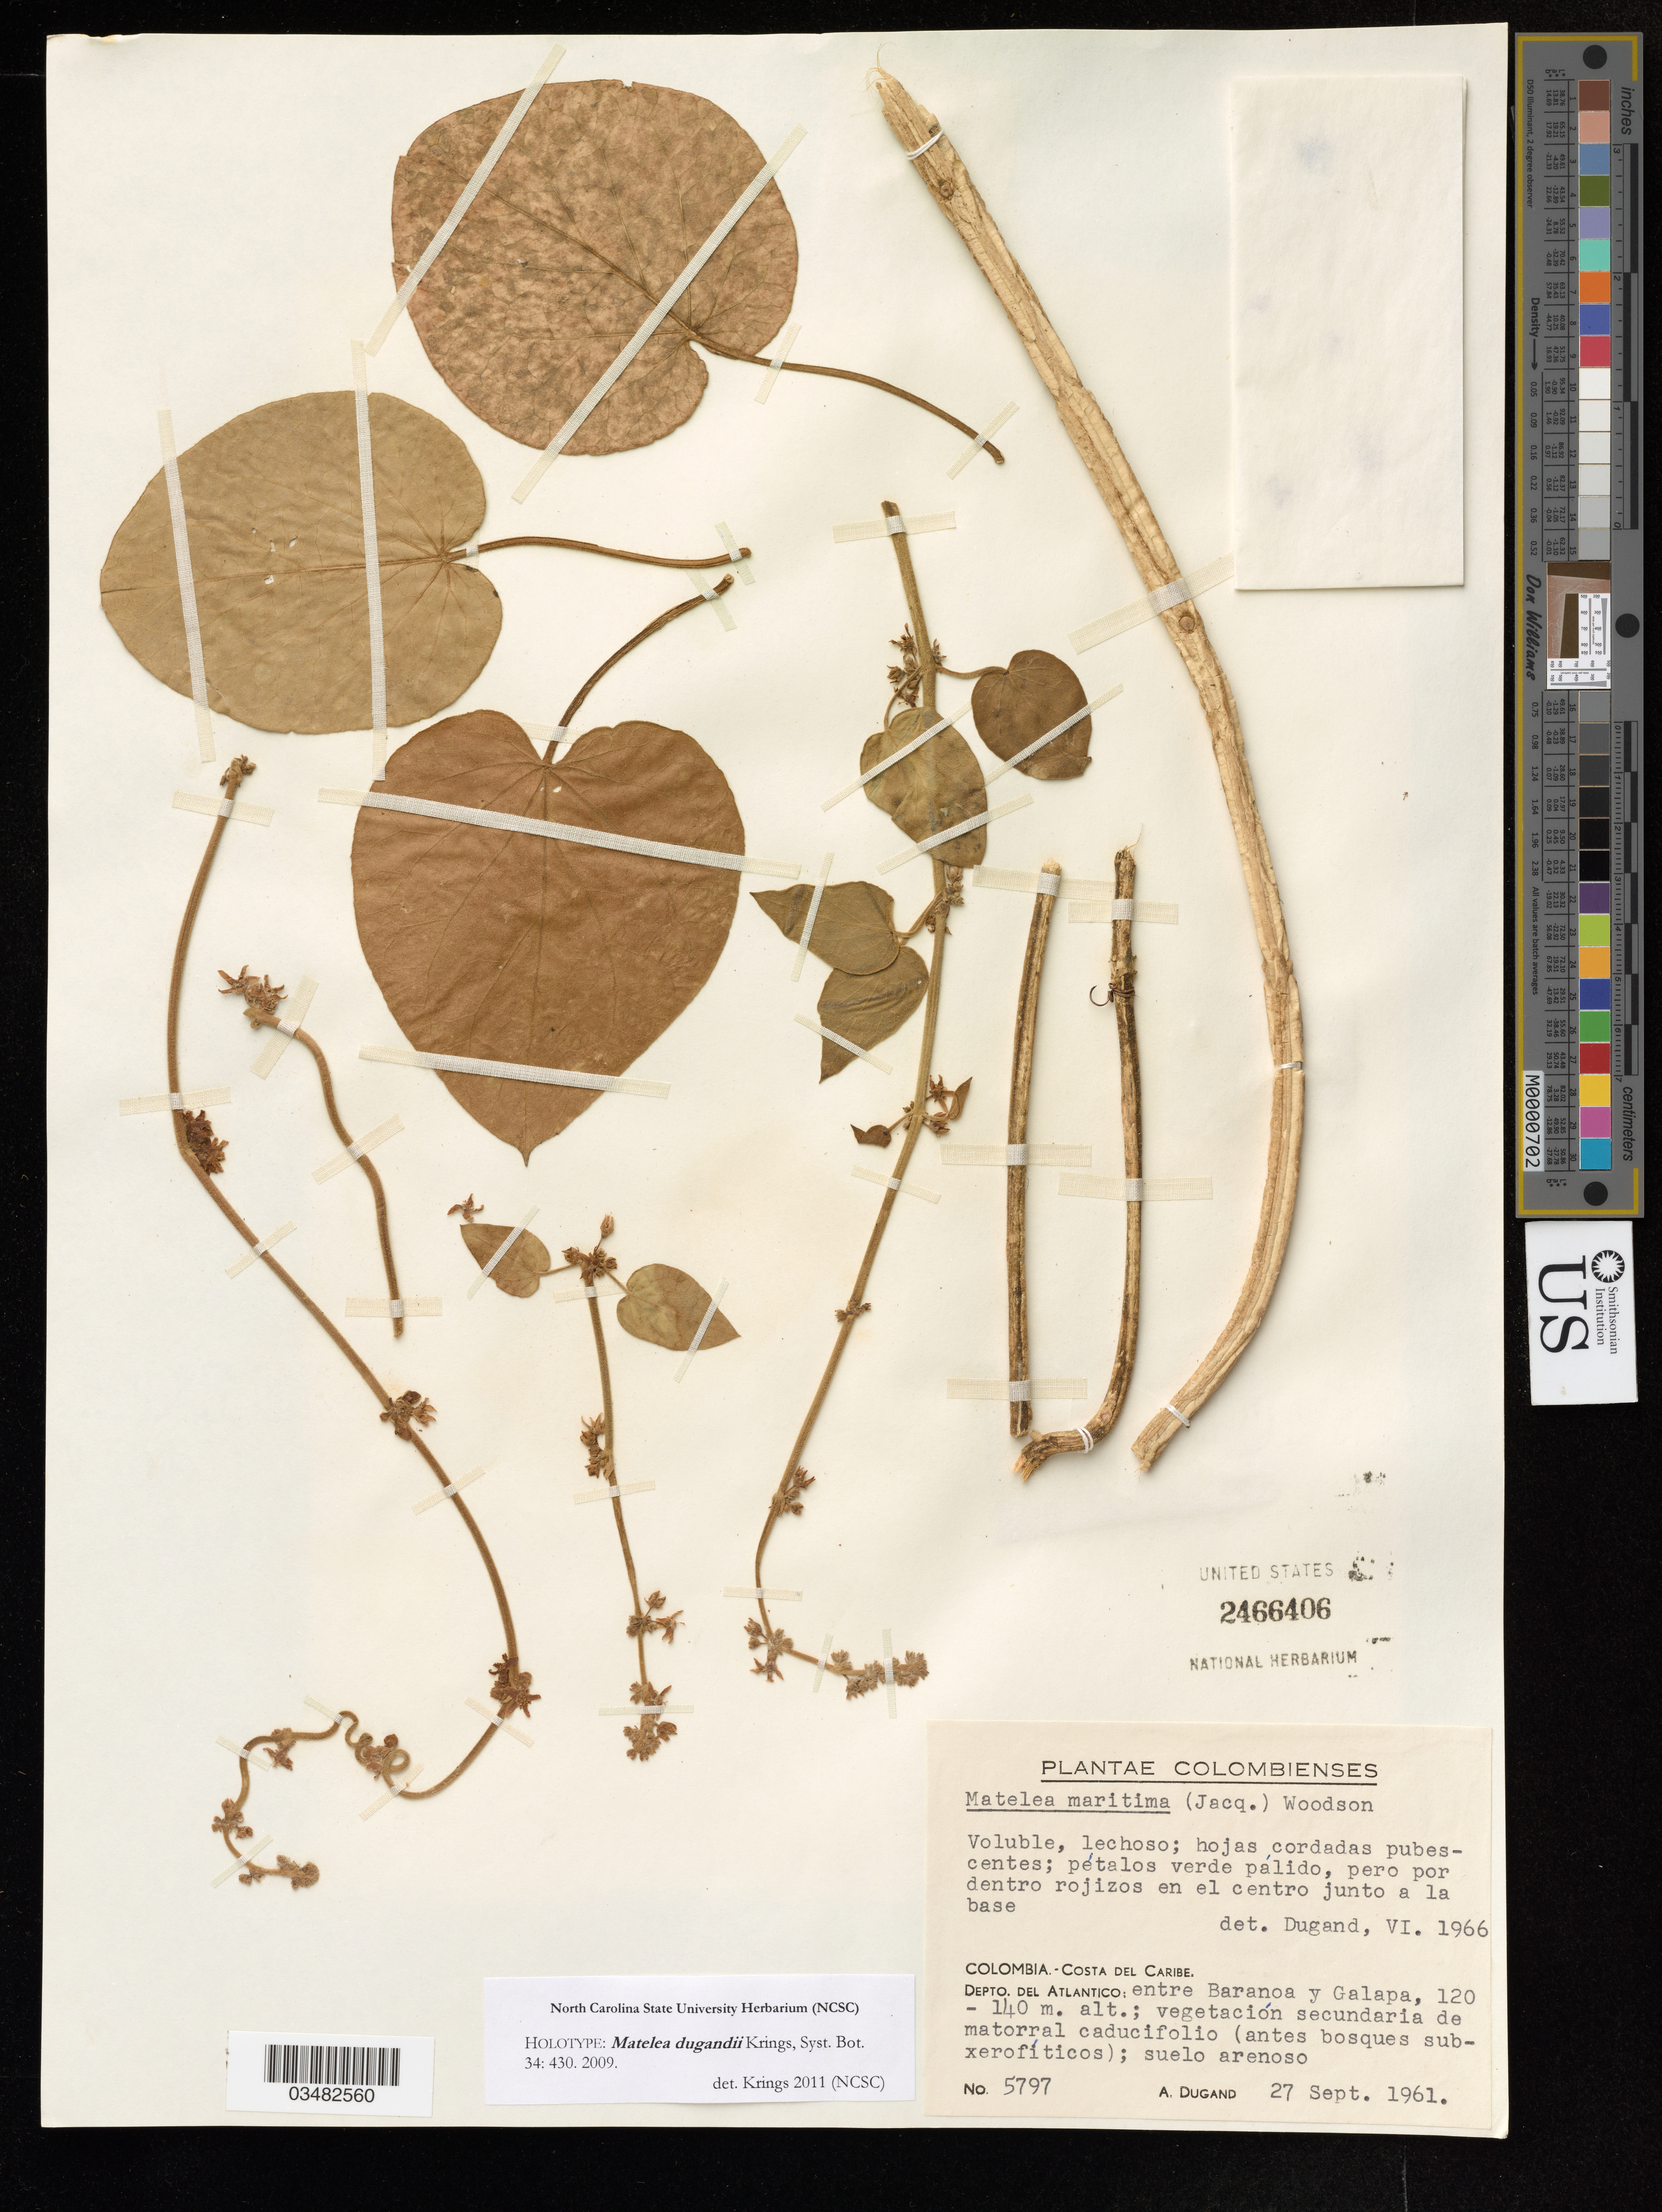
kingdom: Plantae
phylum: Tracheophyta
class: Magnoliopsida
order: Gentianales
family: Apocynaceae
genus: Matelea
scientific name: Matelea dugandii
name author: Krings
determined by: Krings, A.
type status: Holotype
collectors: A. Dugand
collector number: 5797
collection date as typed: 27 Sep 1961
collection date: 1961-09-27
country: Colombia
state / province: Atlántico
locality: entre Baranoa y Galapa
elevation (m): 120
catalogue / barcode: US 2466406